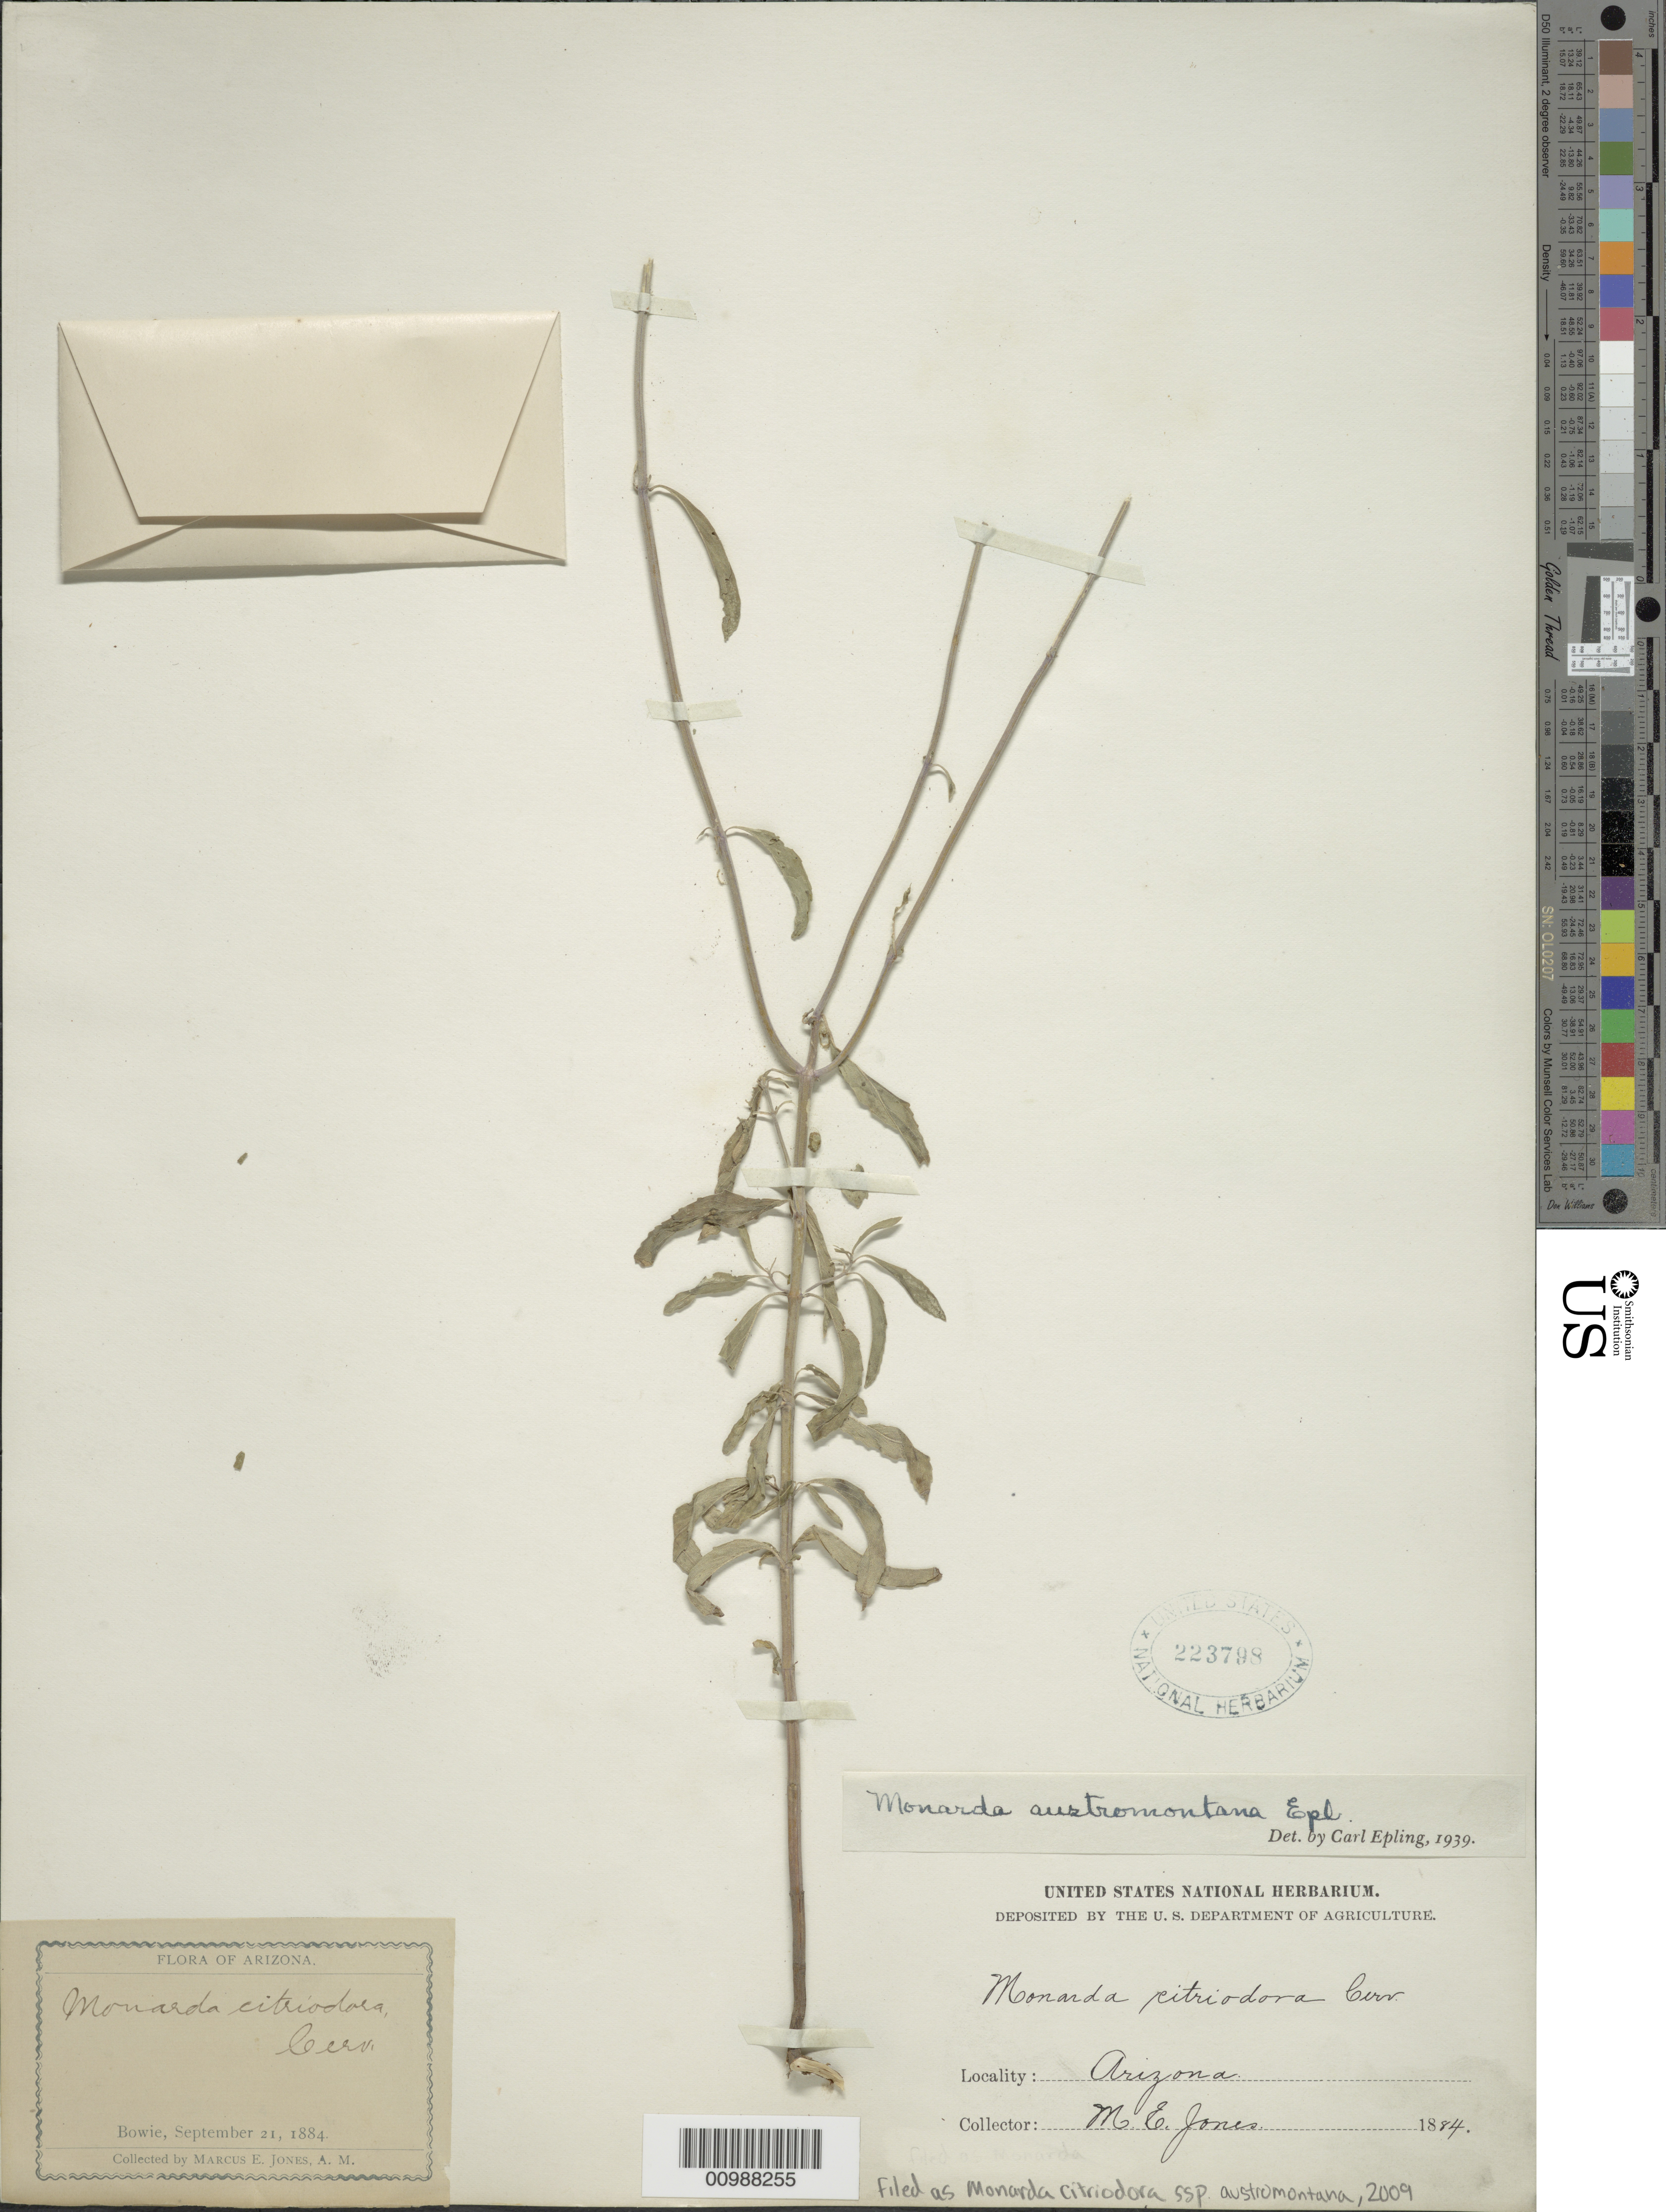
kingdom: Plantae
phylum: Tracheophyta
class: Magnoliopsida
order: Lamiales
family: Lamiaceae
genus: Monarda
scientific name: Monarda citriodora subsp. austromontana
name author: (Epling) Scora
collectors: M. E. Jones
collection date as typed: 21 Sep 1884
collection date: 1884-09-21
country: United States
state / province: Arizona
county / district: Cochise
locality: Bowie.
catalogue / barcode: US 223798